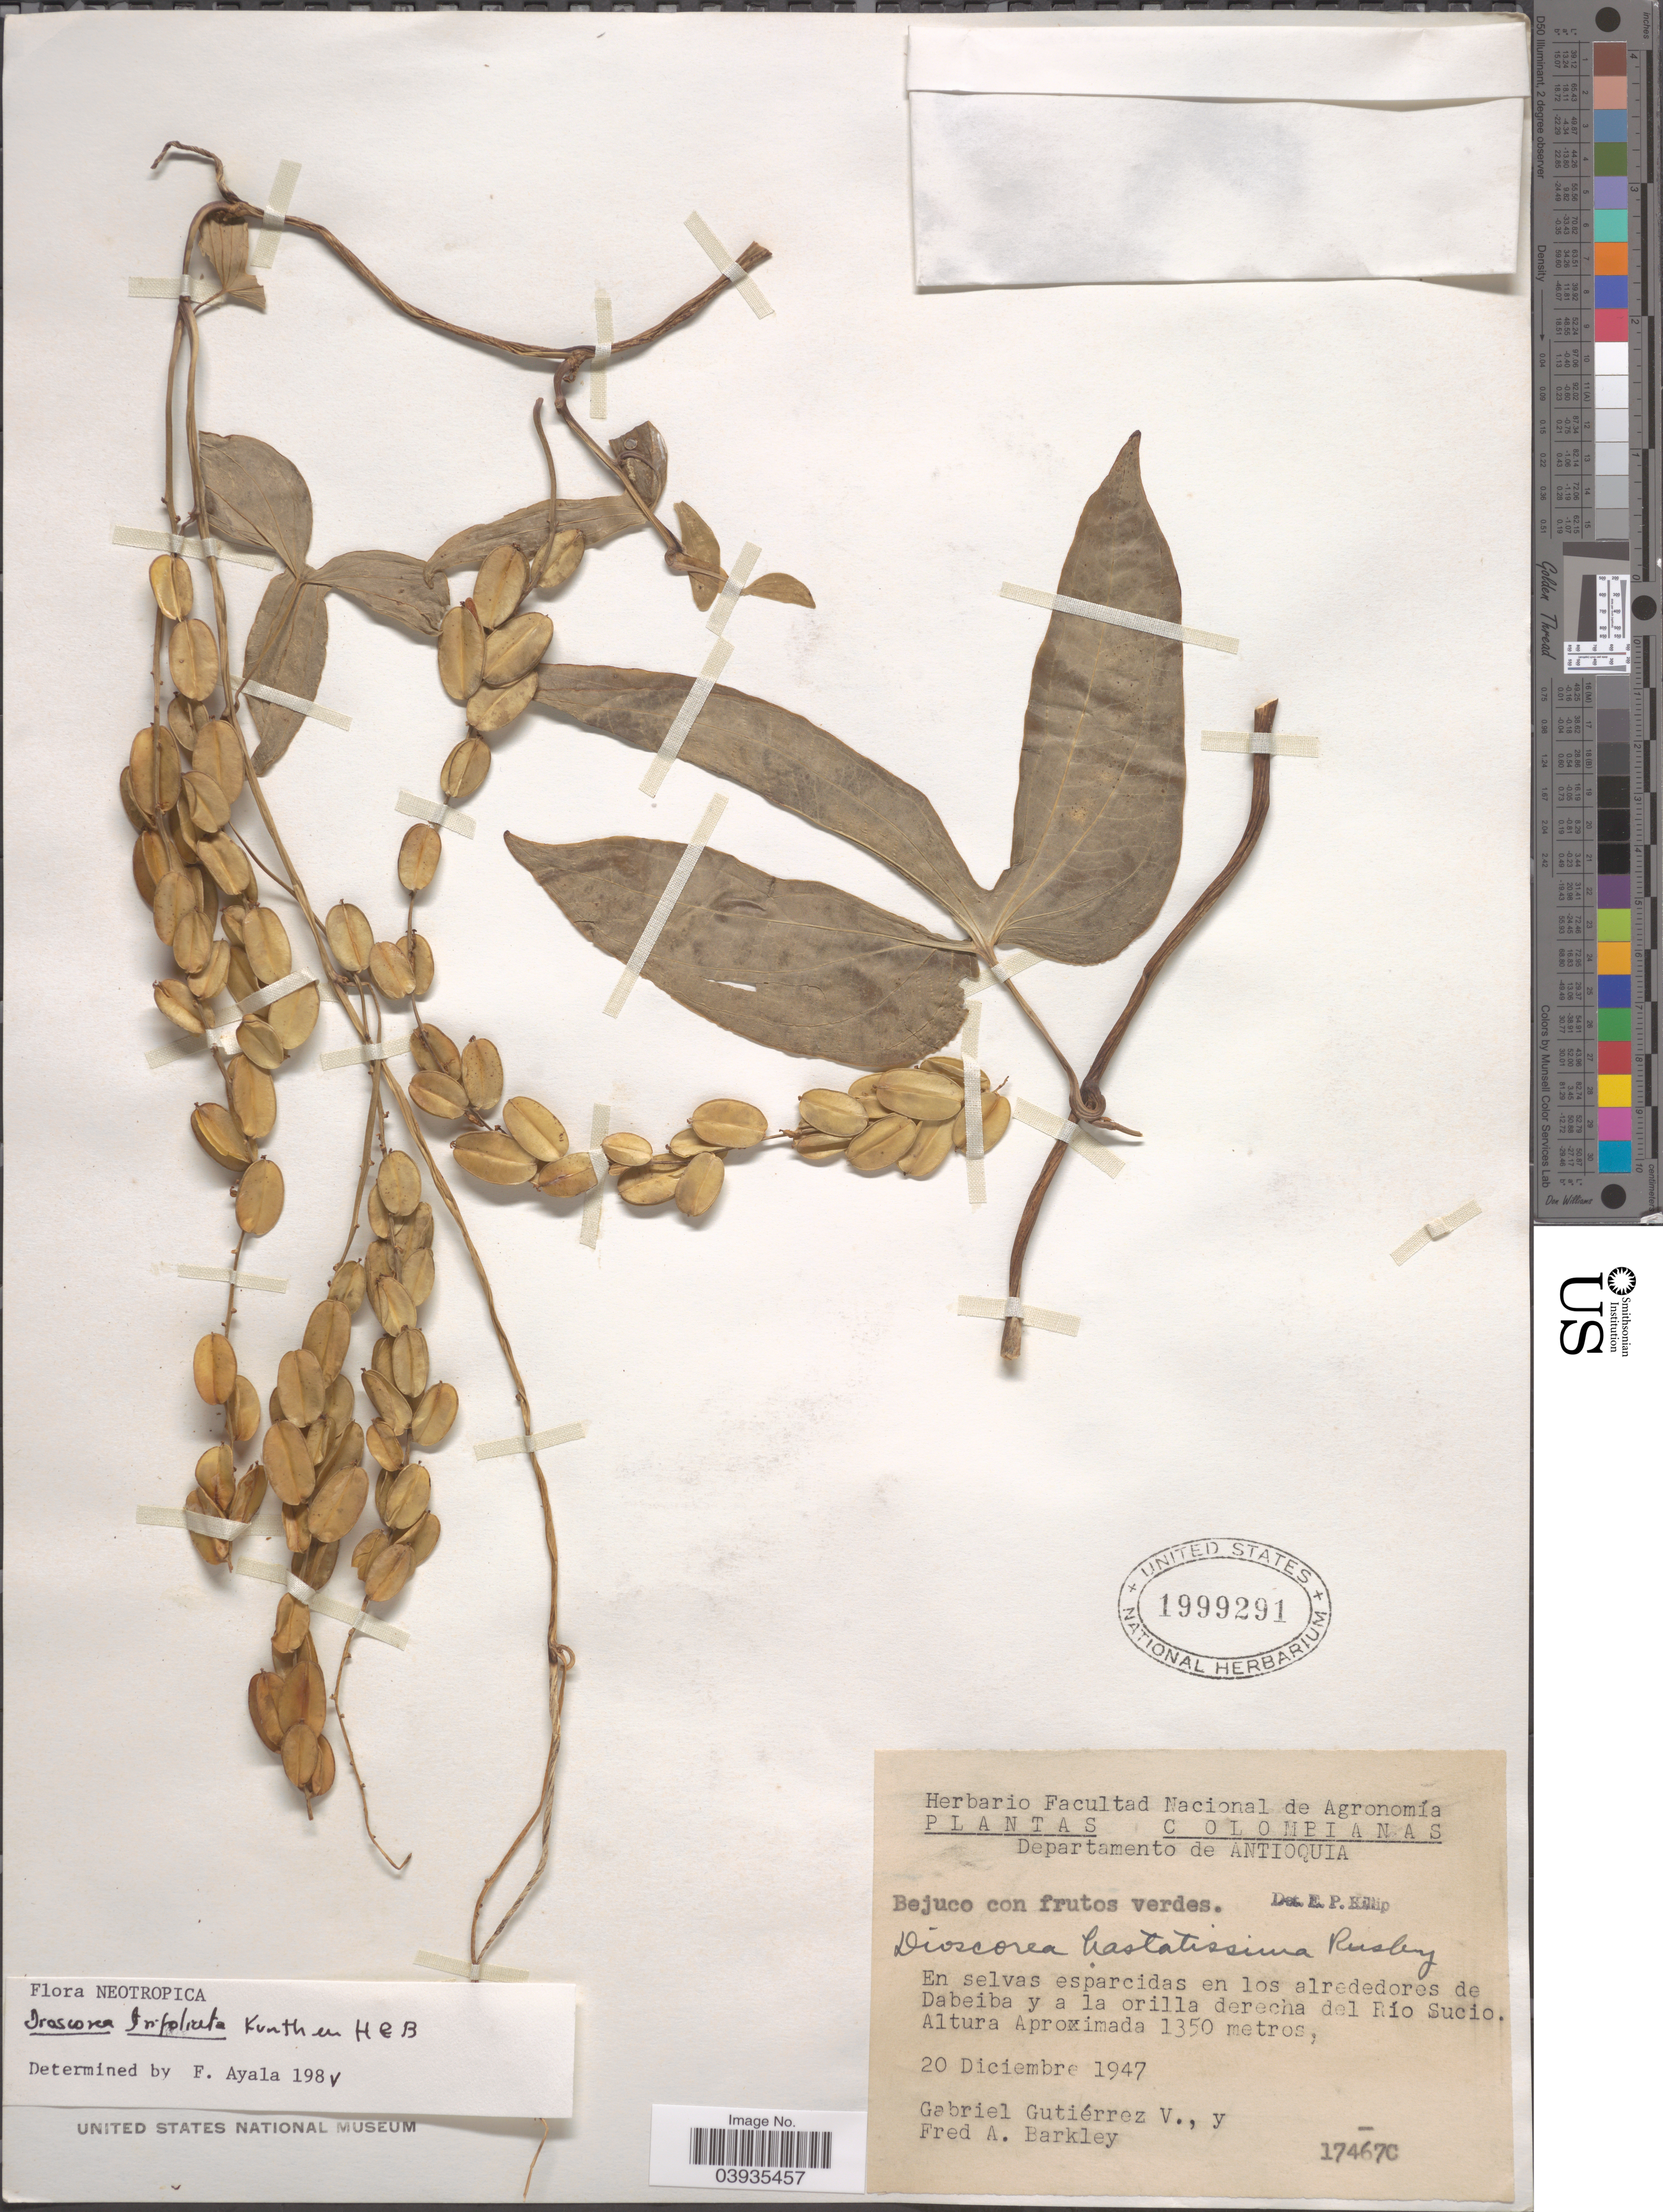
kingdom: Plantae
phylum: Tracheophyta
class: Liliopsida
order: Dioscoreales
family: Dioscoreaceae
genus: Dioscorea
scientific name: Dioscorea trifoliata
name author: Kunth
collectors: G. Gutiérrez V. & F. A. Barkley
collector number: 17467C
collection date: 1947-12-20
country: Colombia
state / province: Antioquia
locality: Departamento de Antioquia. En selvas esparcidas en los alrededores de Dabeiba y a la orilla derecha del Río Sucio.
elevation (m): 1350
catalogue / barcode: US 1999291